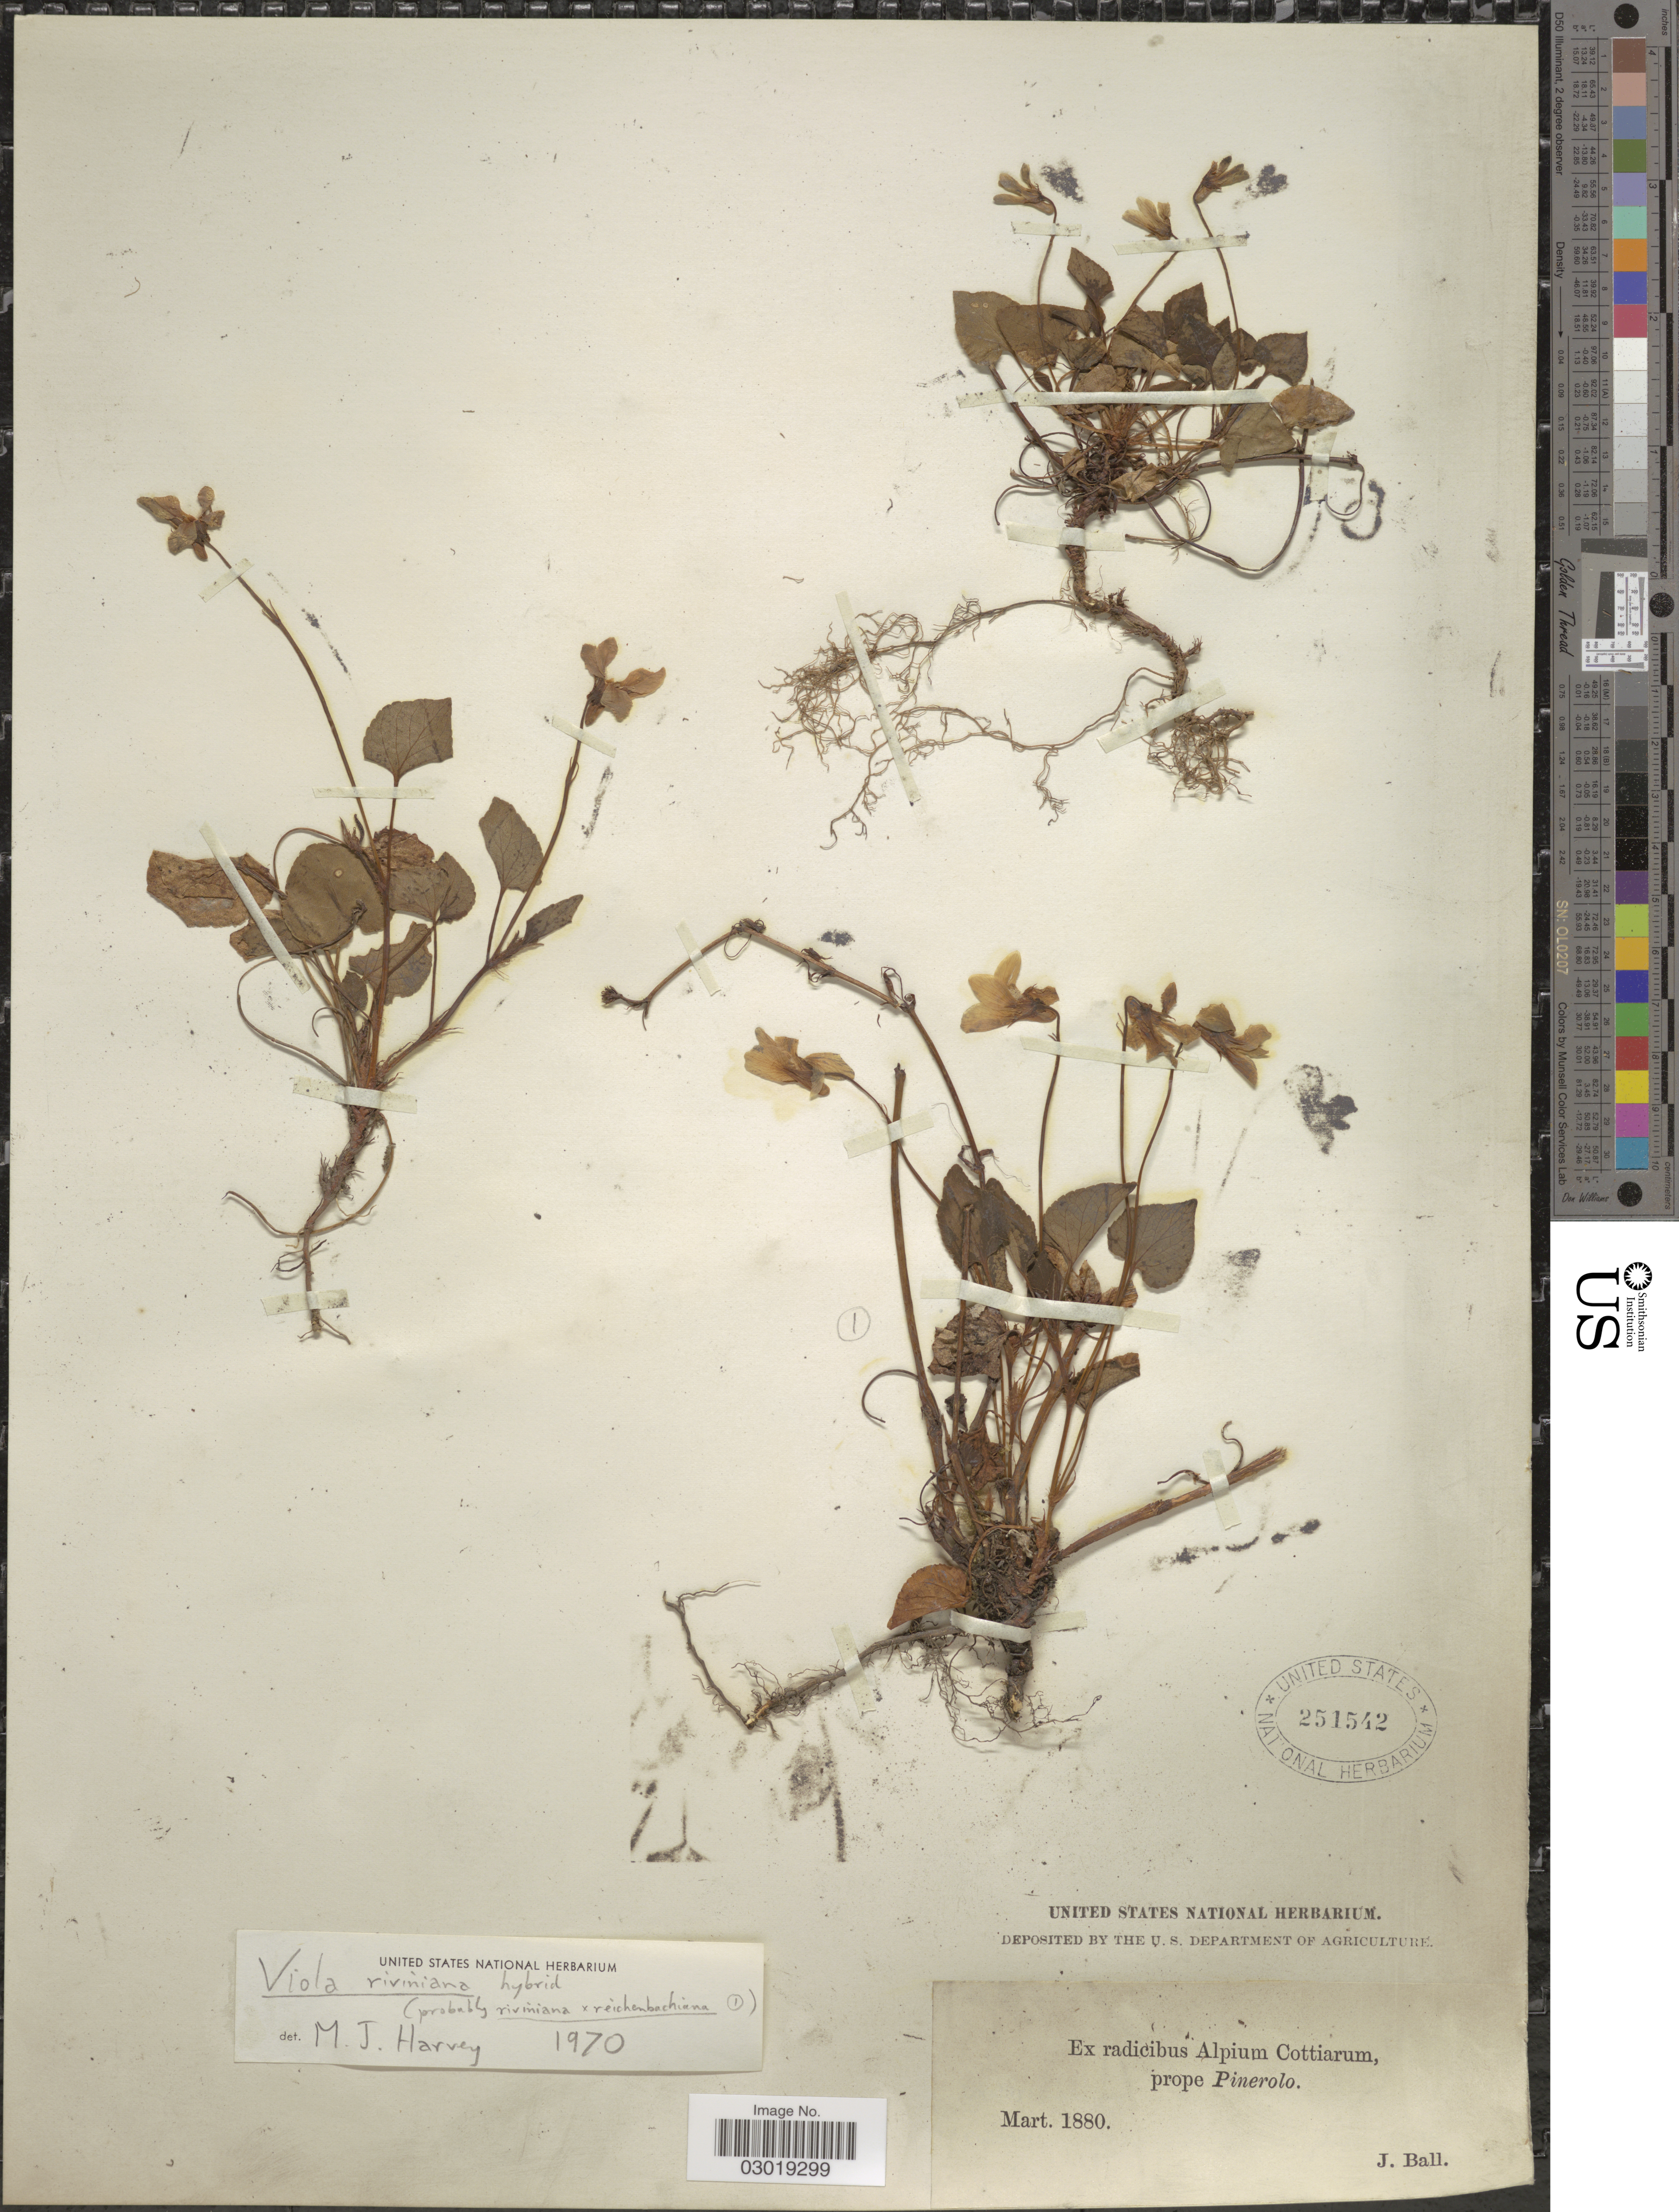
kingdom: Plantae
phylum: Tracheophyta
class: Magnoliopsida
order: Malpighiales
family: Violaceae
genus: Viola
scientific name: Viola sp.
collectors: J. Ball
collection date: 1880-03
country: Italy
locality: Ex radicibus Alpium Cottiarum, prope Pinerolo.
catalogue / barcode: US 251542